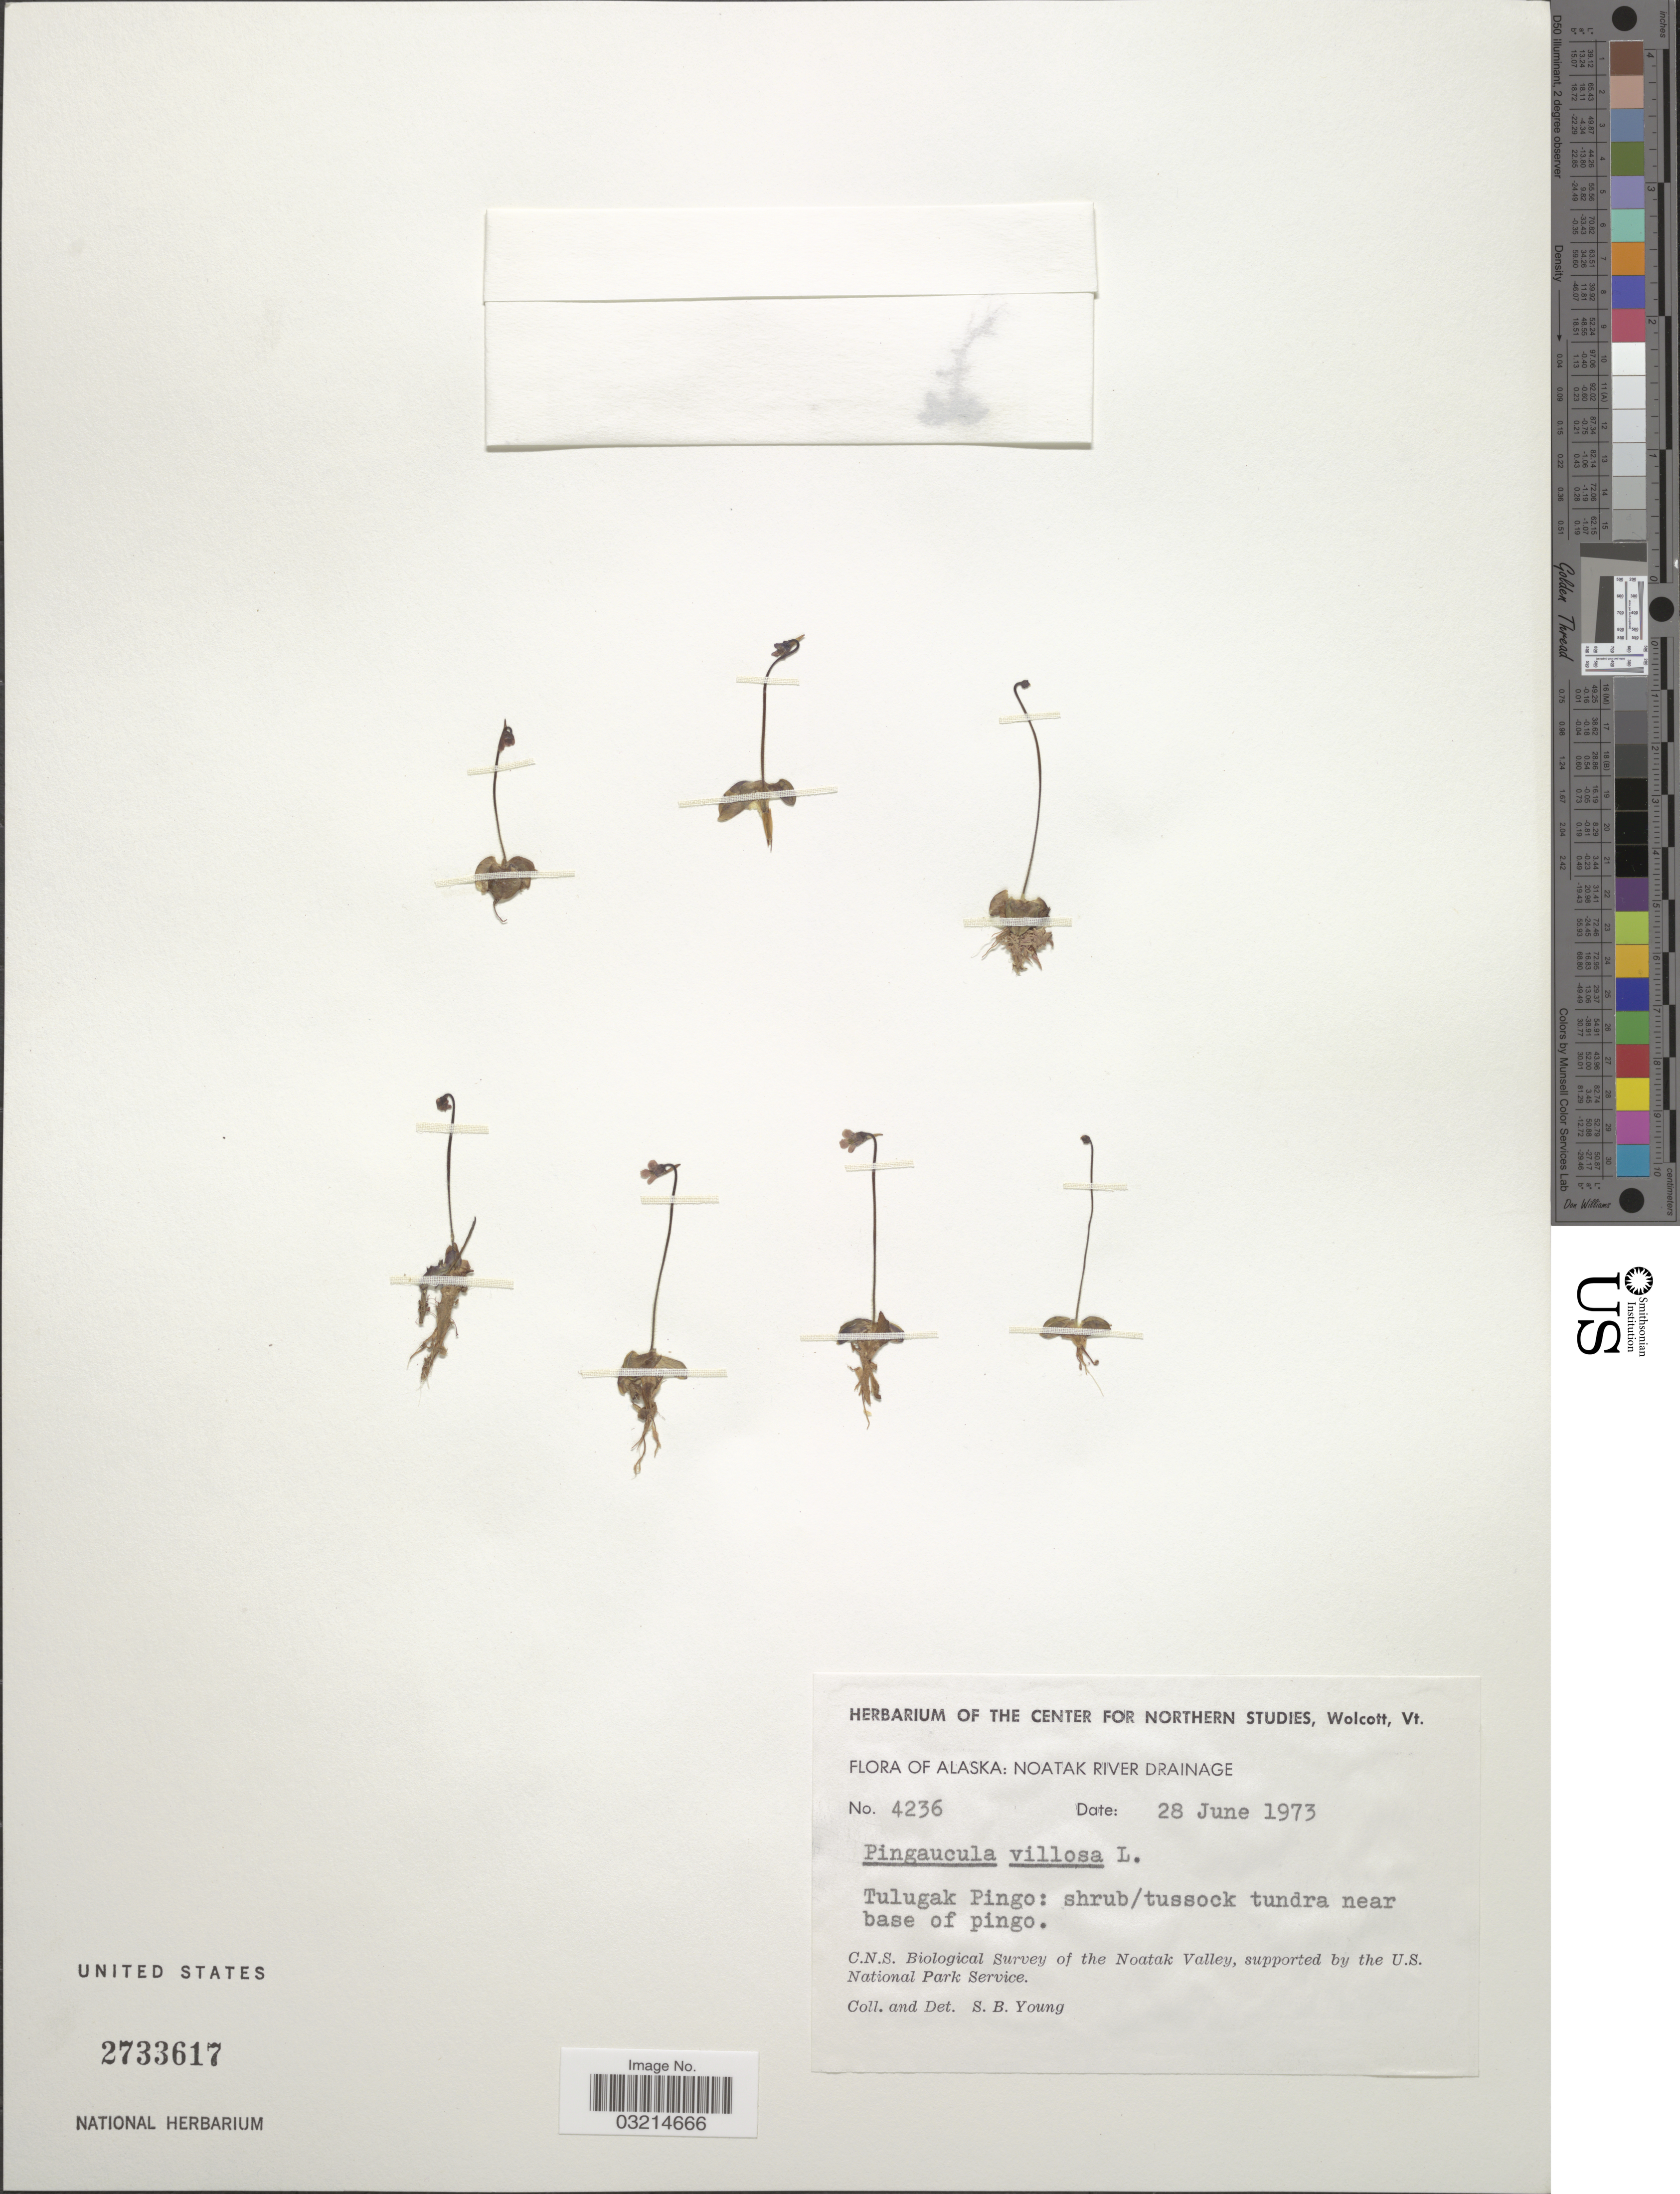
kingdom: Plantae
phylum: Tracheophyta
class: Magnoliopsida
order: Lamiales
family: Lentibulariaceae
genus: Pinguicula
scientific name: Pinguicula villosa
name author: L.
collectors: S. Young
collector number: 4236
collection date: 1973-06-28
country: United States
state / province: Alaska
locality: Noatak River Drainage, Tulugak Pingo: shrub/tussock tundra near base of pingo.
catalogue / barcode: US 2733617